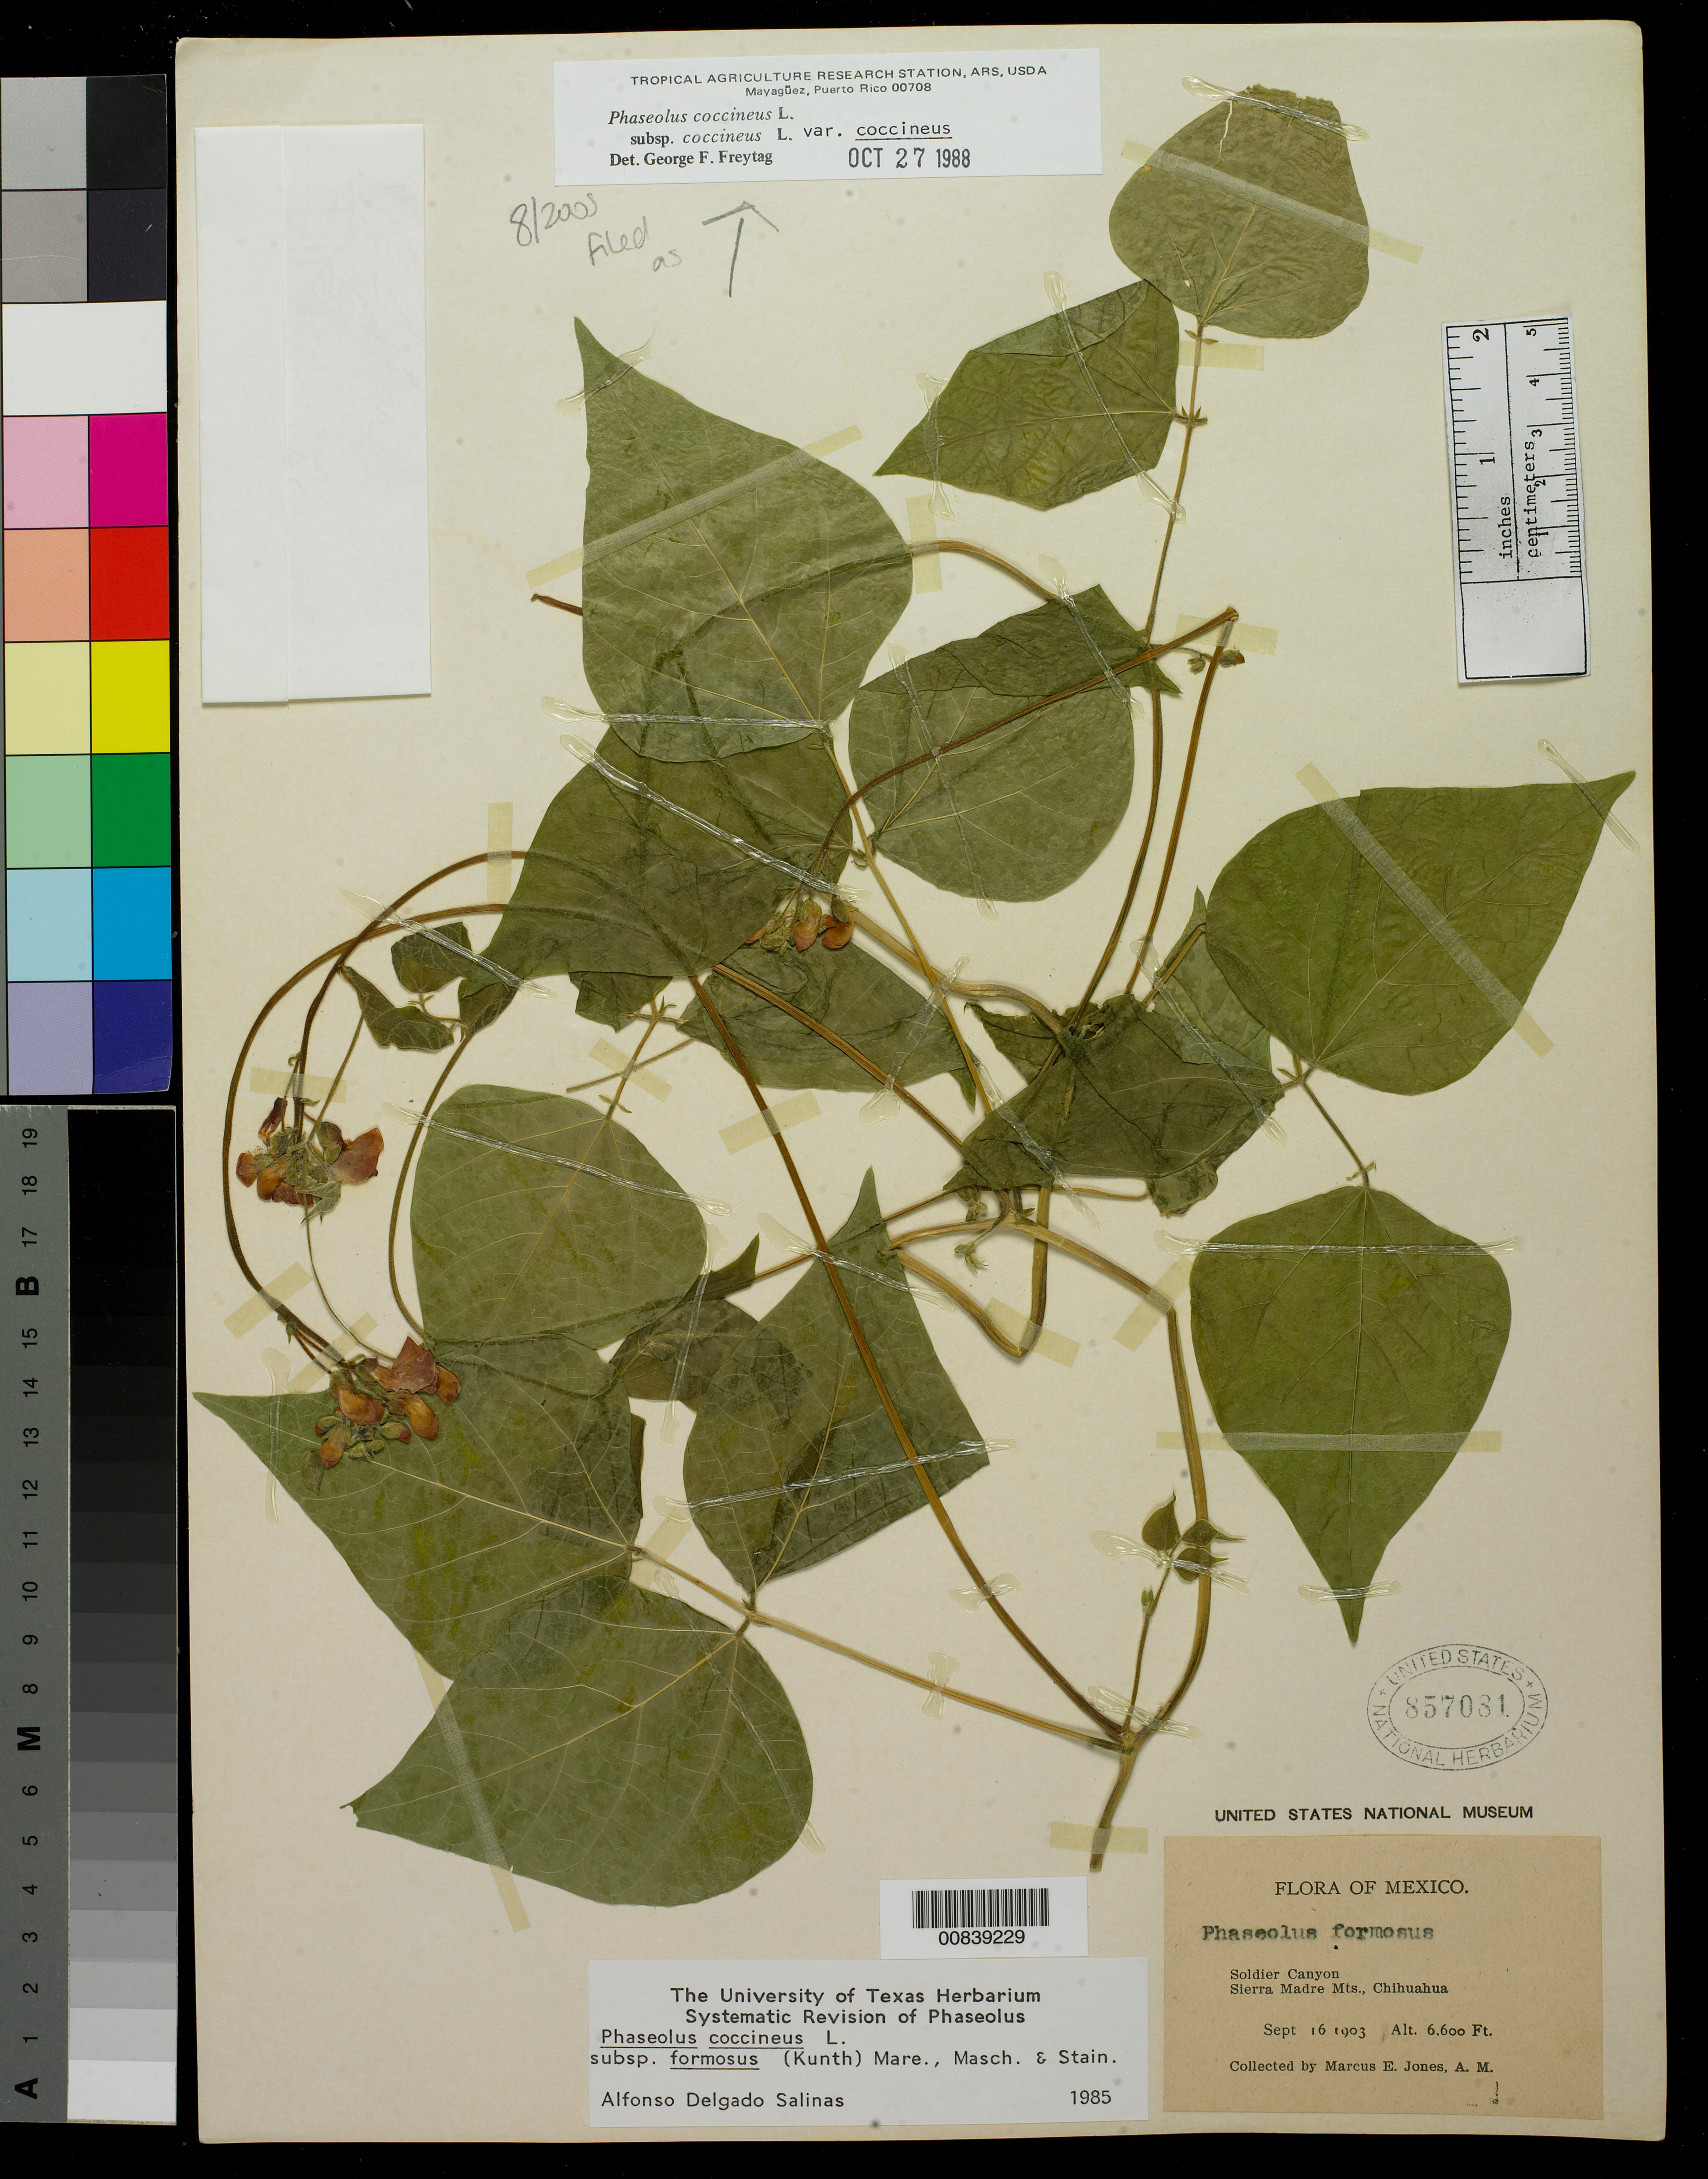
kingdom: Plantae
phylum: Tracheophyta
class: Magnoliopsida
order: Fabales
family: Fabaceae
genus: Phaseolus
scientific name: Phaseolus coccineus var. coccineus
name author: L.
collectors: M. E. Jones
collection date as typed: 16 Sep 1903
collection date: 1903-09-16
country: Mexico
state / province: Chihuahua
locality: Soldier Canyon. Sierra Madre Mts., Chihuahua.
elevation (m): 2012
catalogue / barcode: US 857081